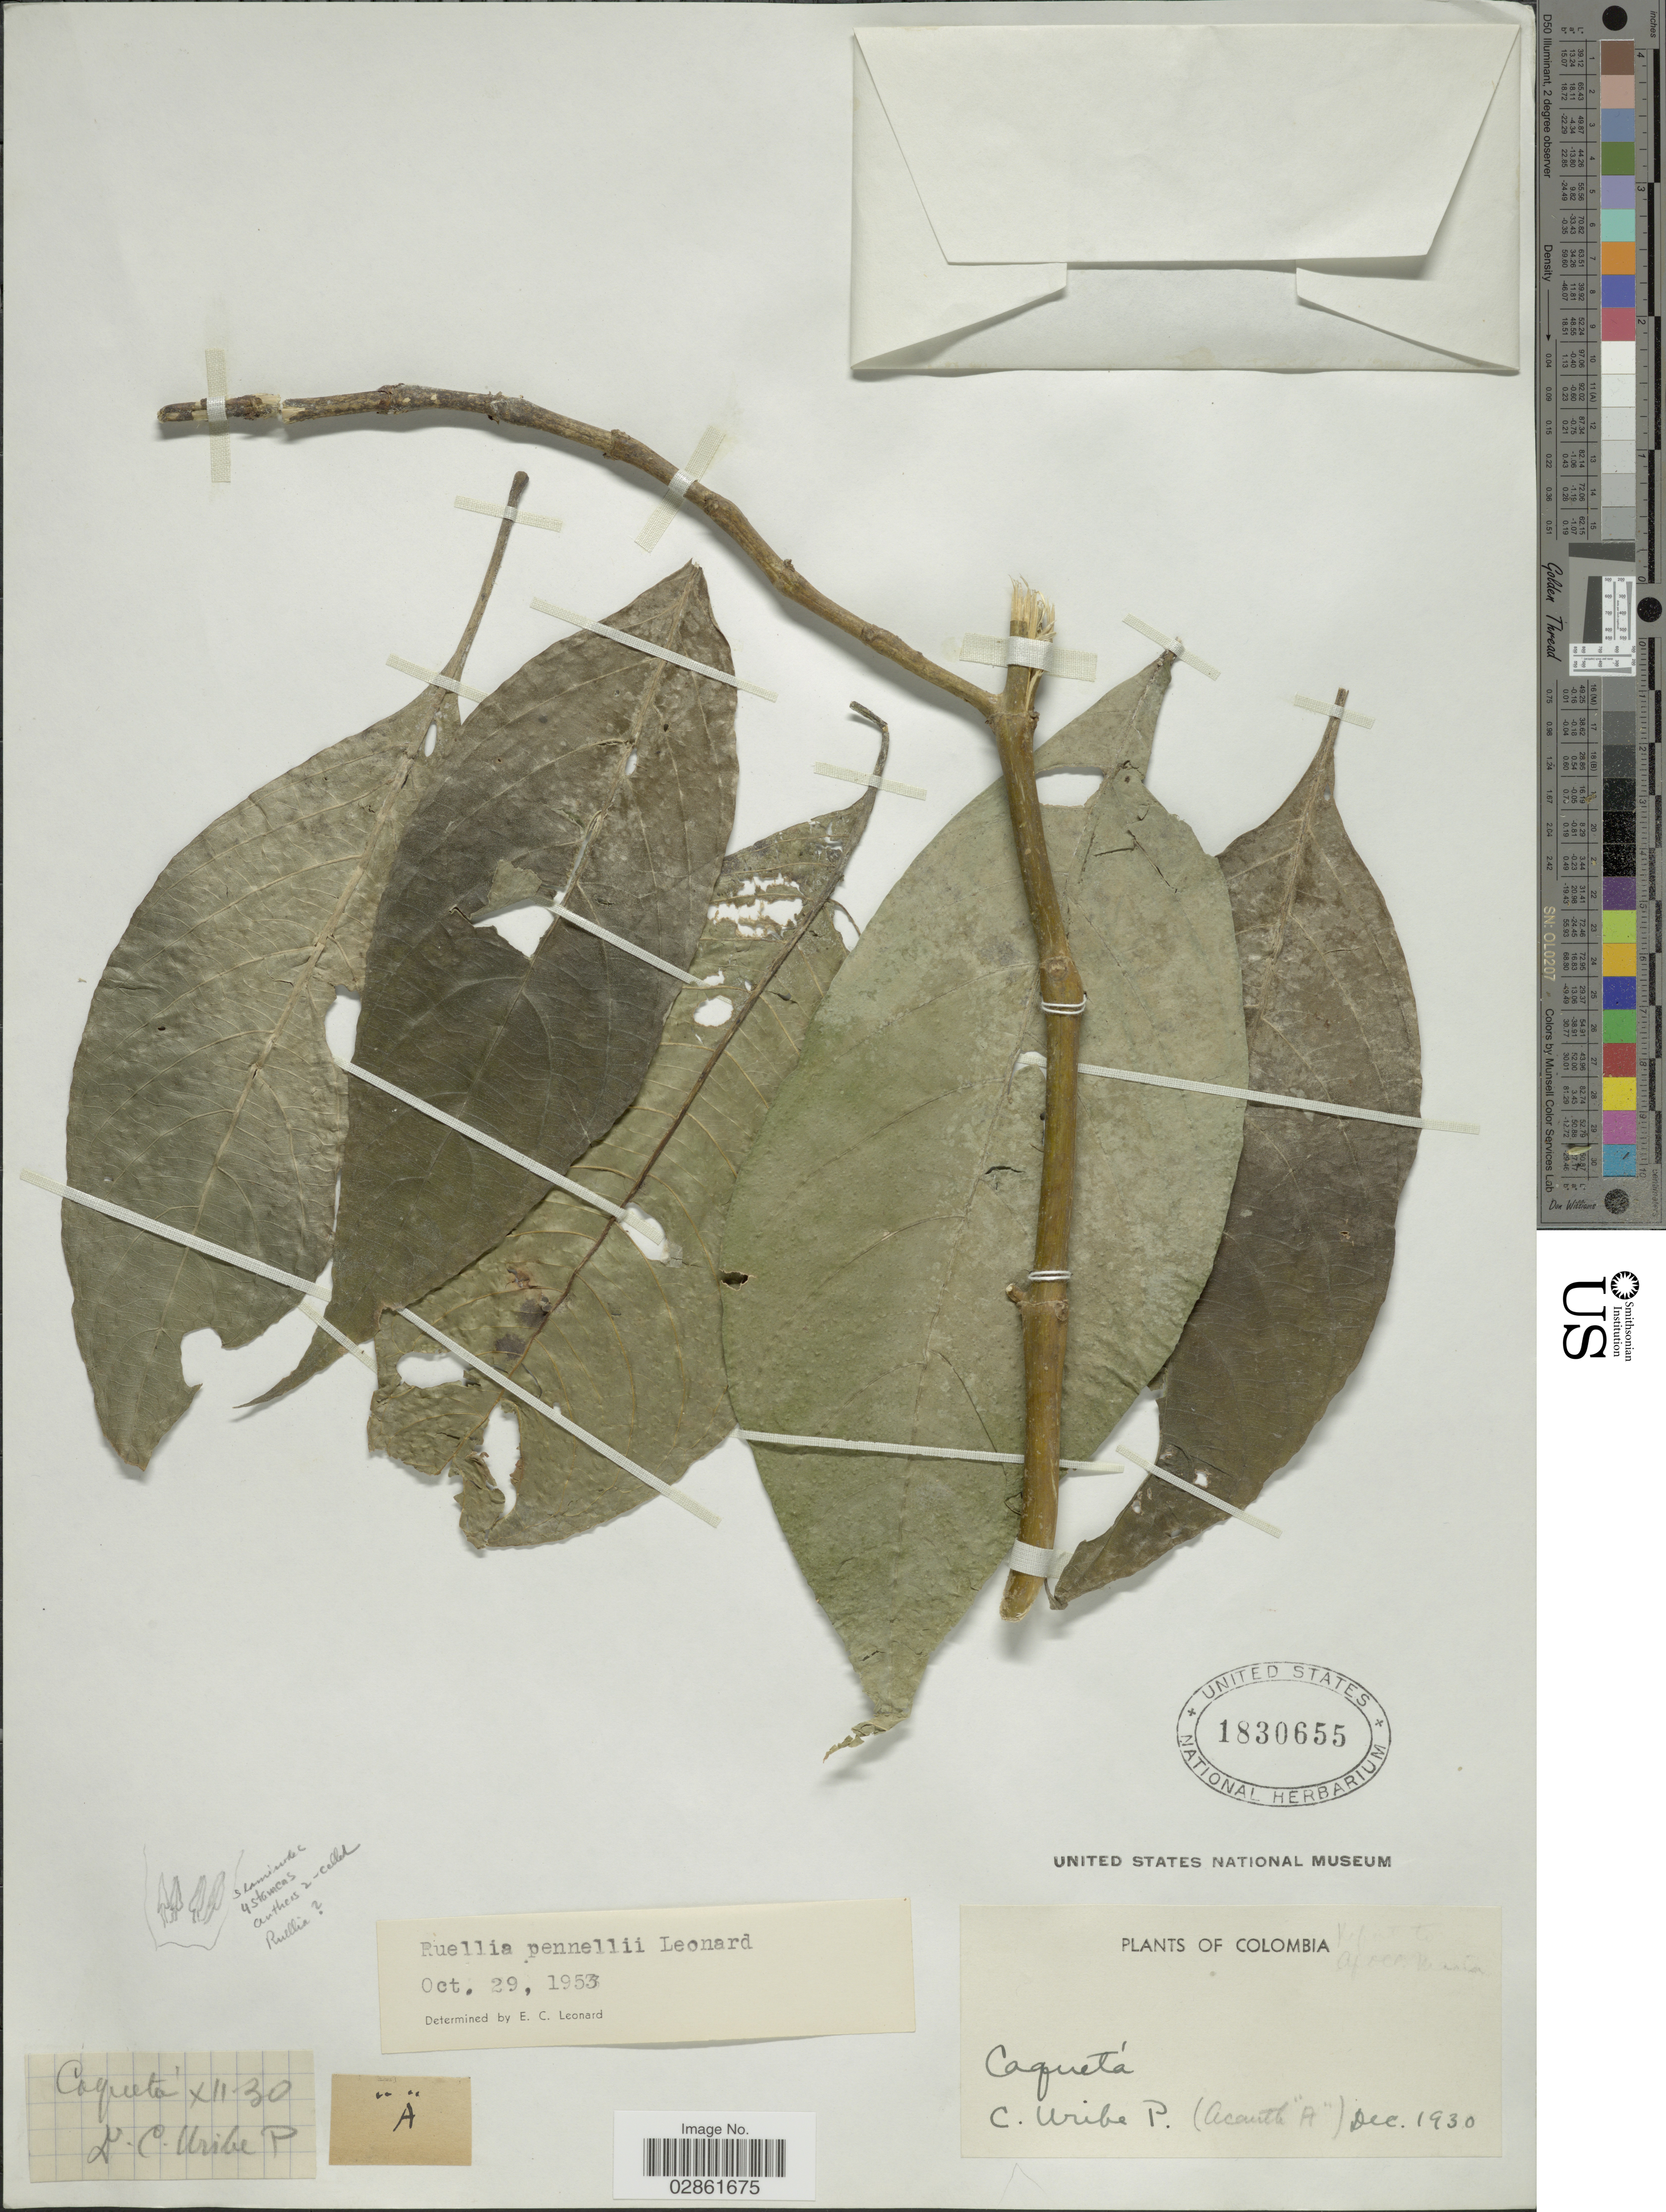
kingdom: Plantae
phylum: Tracheophyta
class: Magnoliopsida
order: Lamiales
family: Acanthaceae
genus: Ruellia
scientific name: Ruellia pennellii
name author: Leonard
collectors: C. Uribe P.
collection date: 1930-12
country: Colombia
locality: Caquetá.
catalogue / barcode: US 1830655